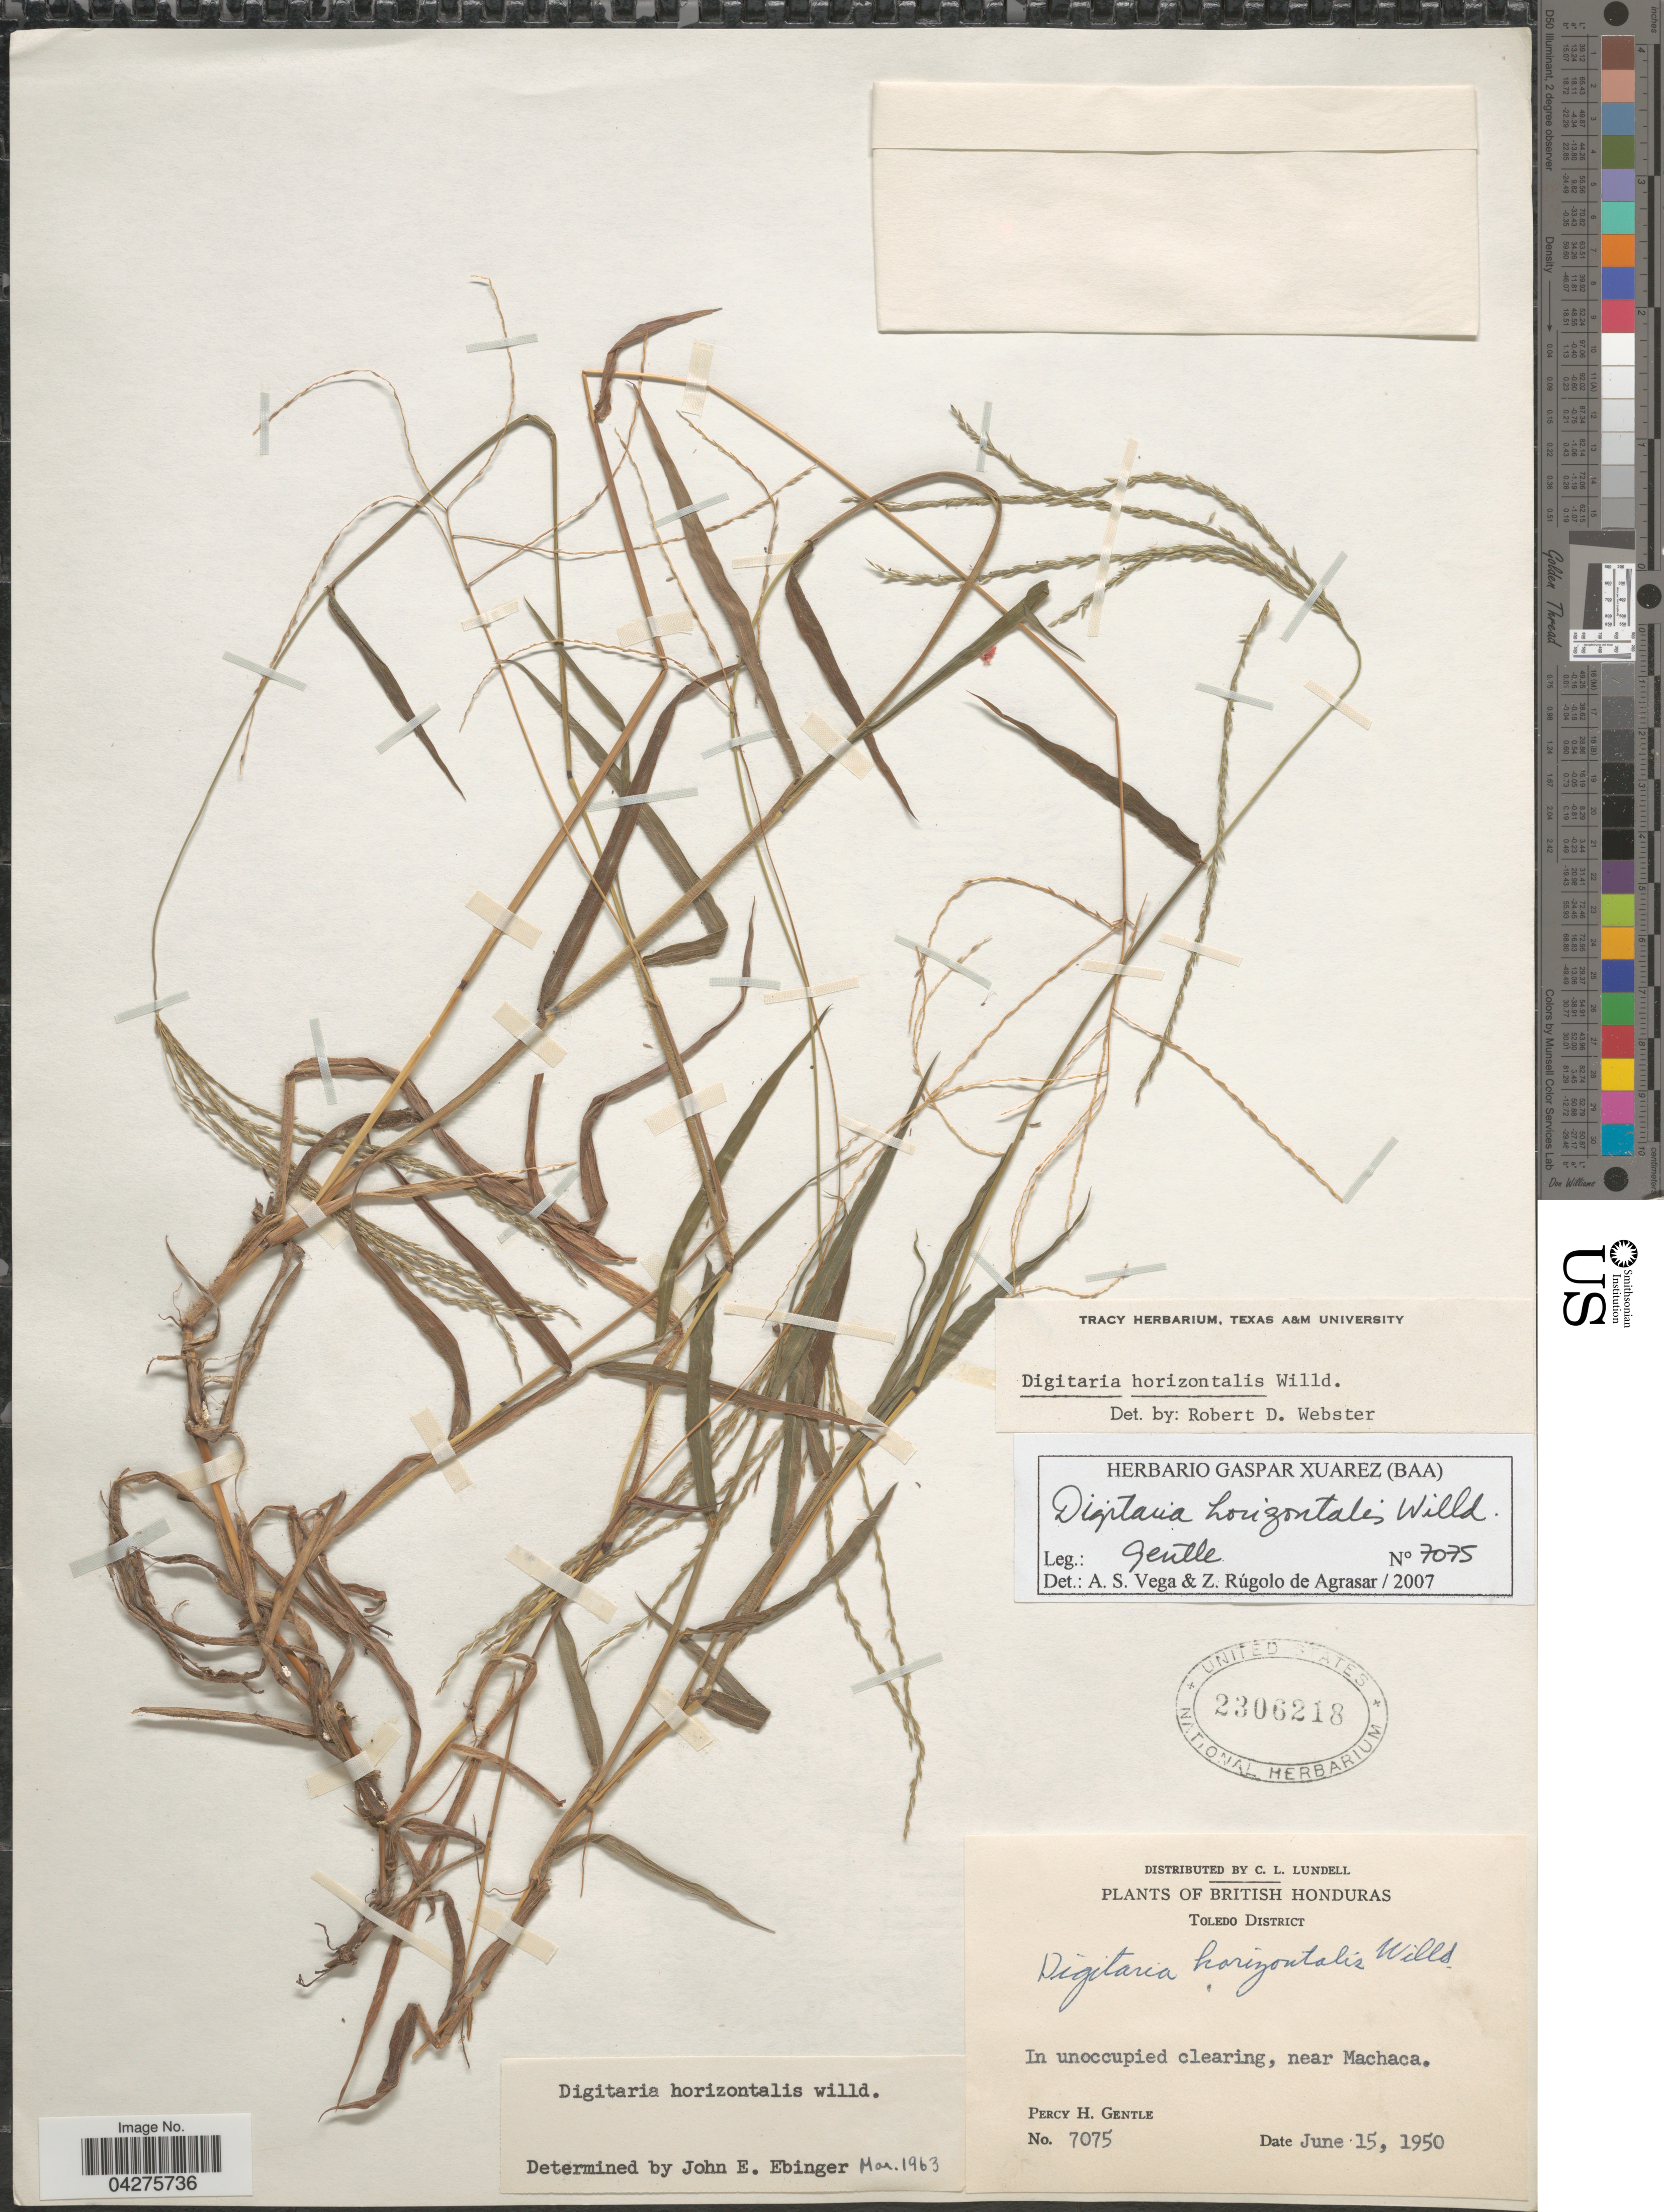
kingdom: Plantae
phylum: Tracheophyta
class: Liliopsida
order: Poales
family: Poaceae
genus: Digitaria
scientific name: Digitaria horizontalis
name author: Willd.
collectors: P. H. Gentle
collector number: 7075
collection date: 1950-06-15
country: Belize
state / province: Toledo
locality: British Honduras. Toledo District. In unoccupied clearing, near Machaca.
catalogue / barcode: US 2306218